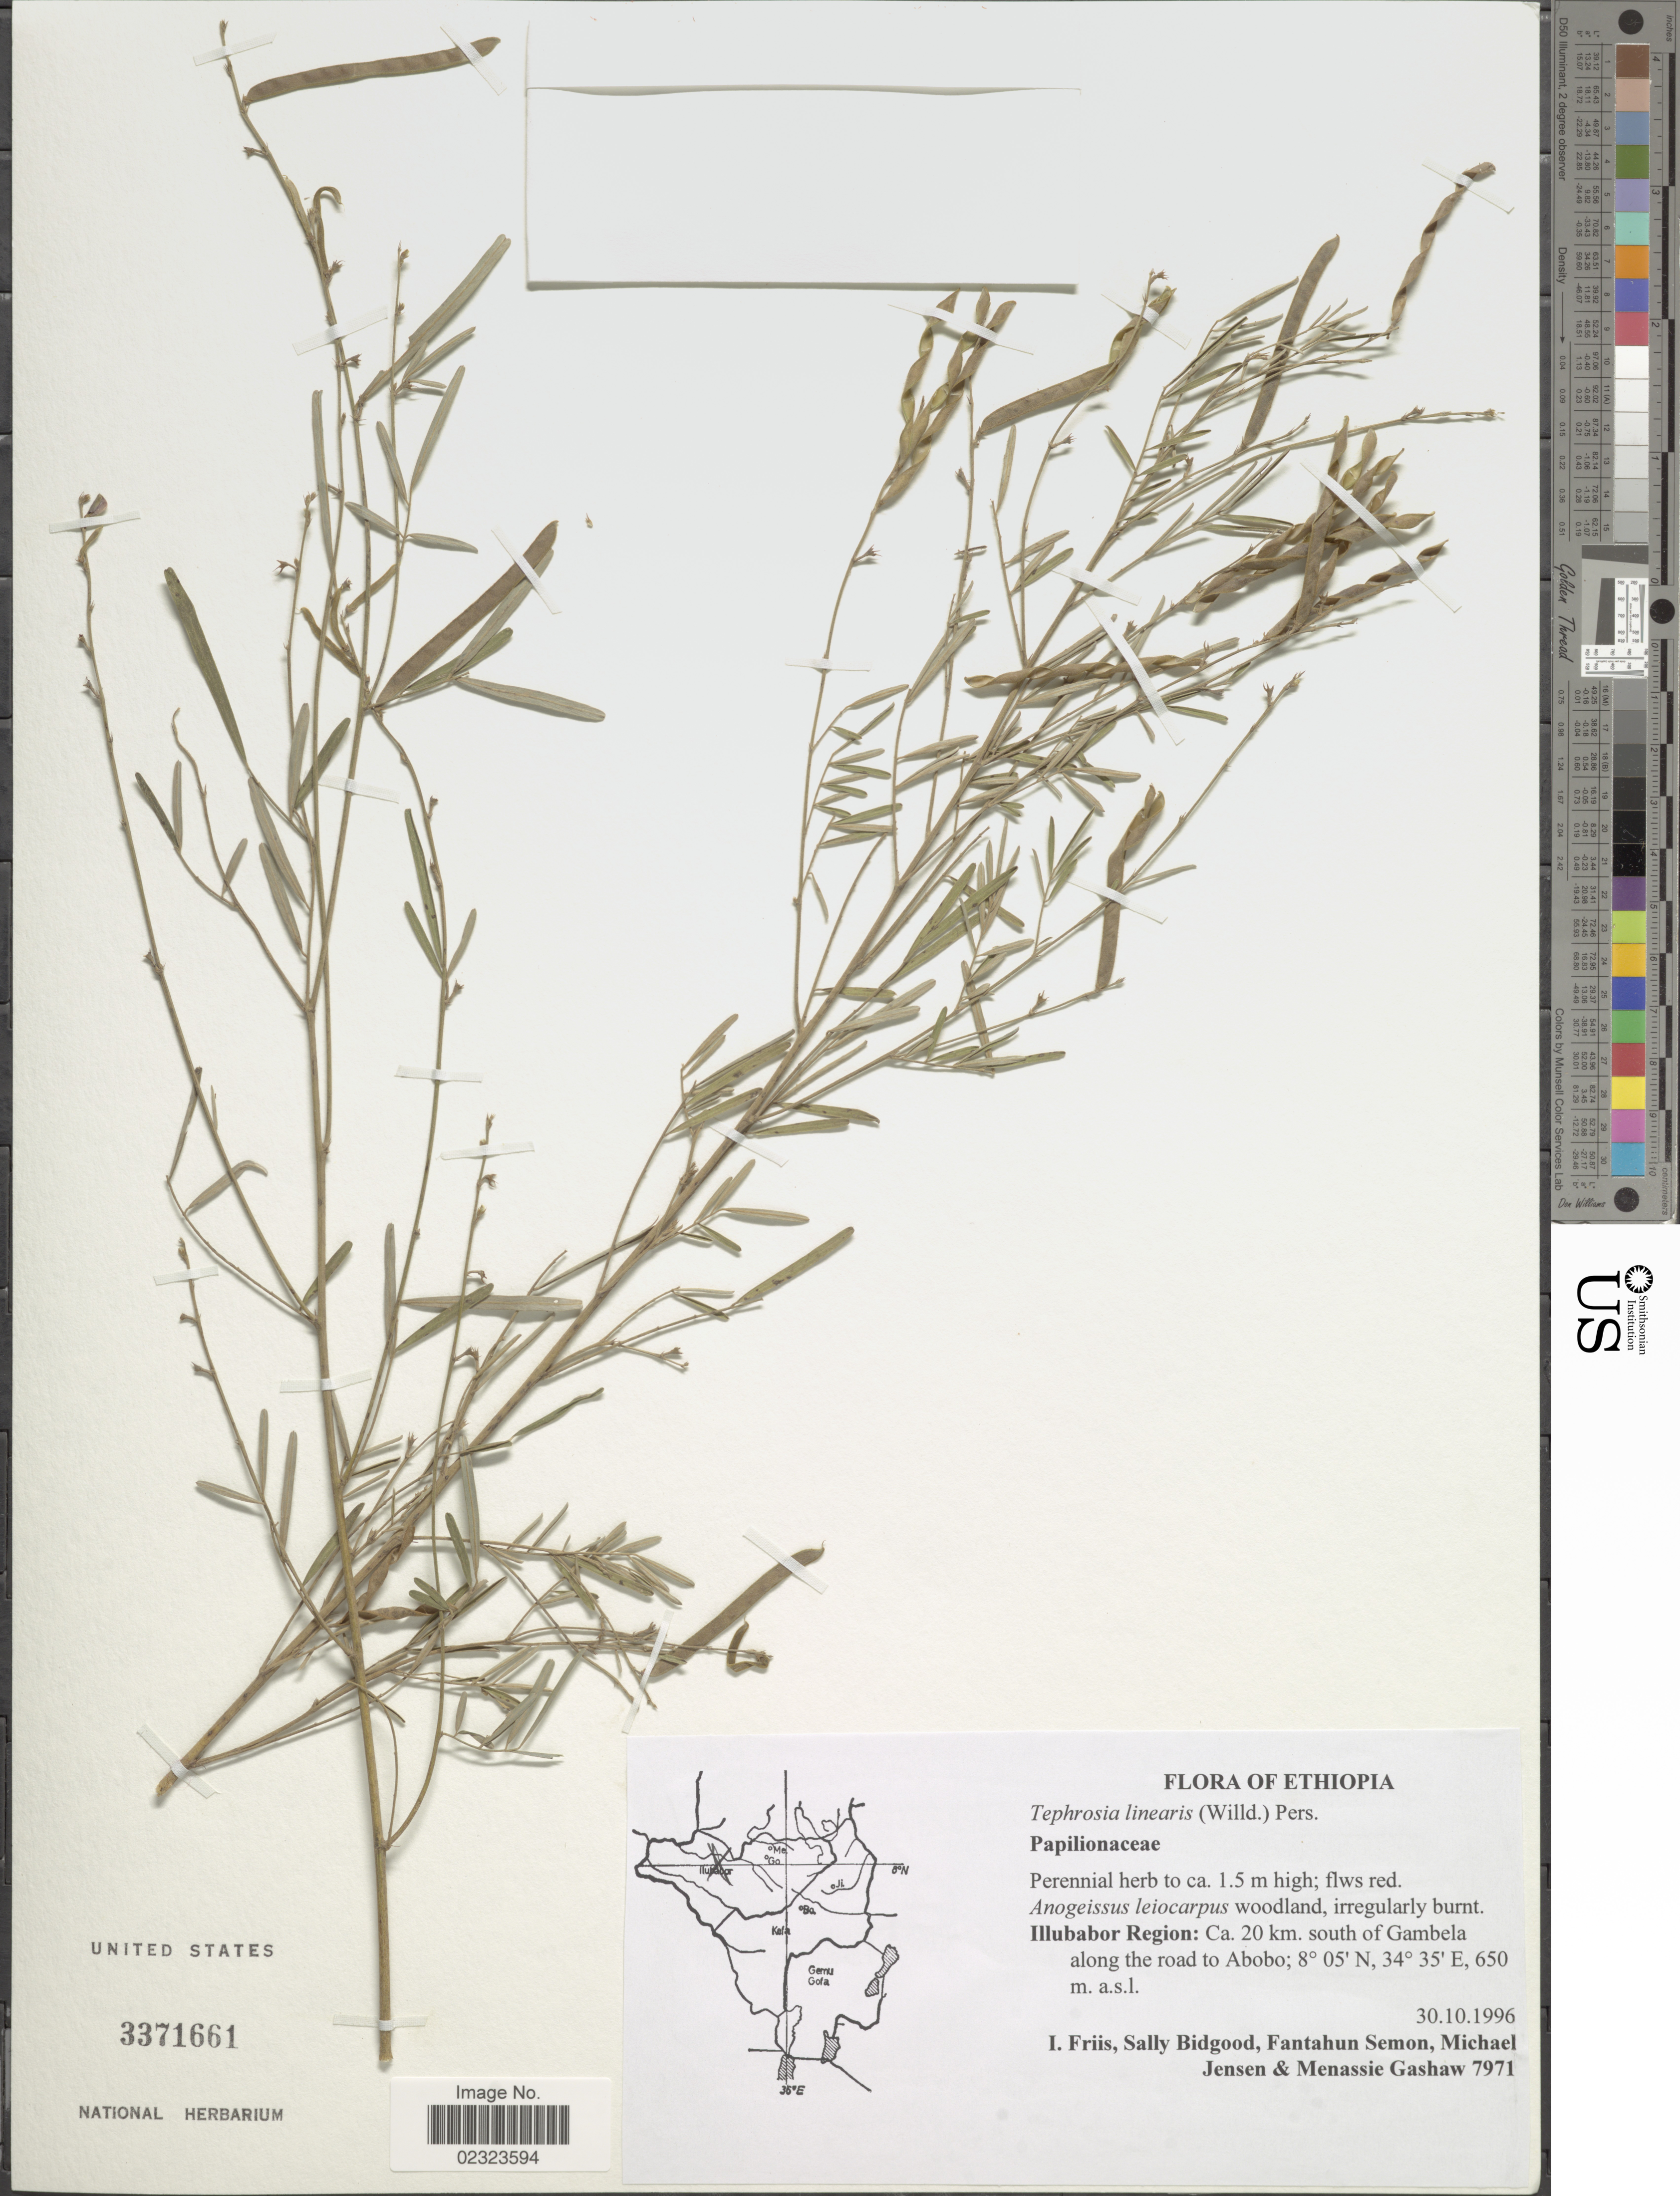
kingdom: Plantae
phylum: Tracheophyta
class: Magnoliopsida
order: Fabales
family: Fabaceae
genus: Tephrosia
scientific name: Tephrosia linearis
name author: (Willd.) Pers.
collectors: I. Friis, S. Bidgood, F. Semon, M. Jensen & M. Gashaw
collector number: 7971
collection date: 1996-10-30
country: Ethiopia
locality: Ilubabor Region: Ca. 20 km. south of Gambela along the road to Abobo.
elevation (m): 650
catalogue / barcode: US 3371661